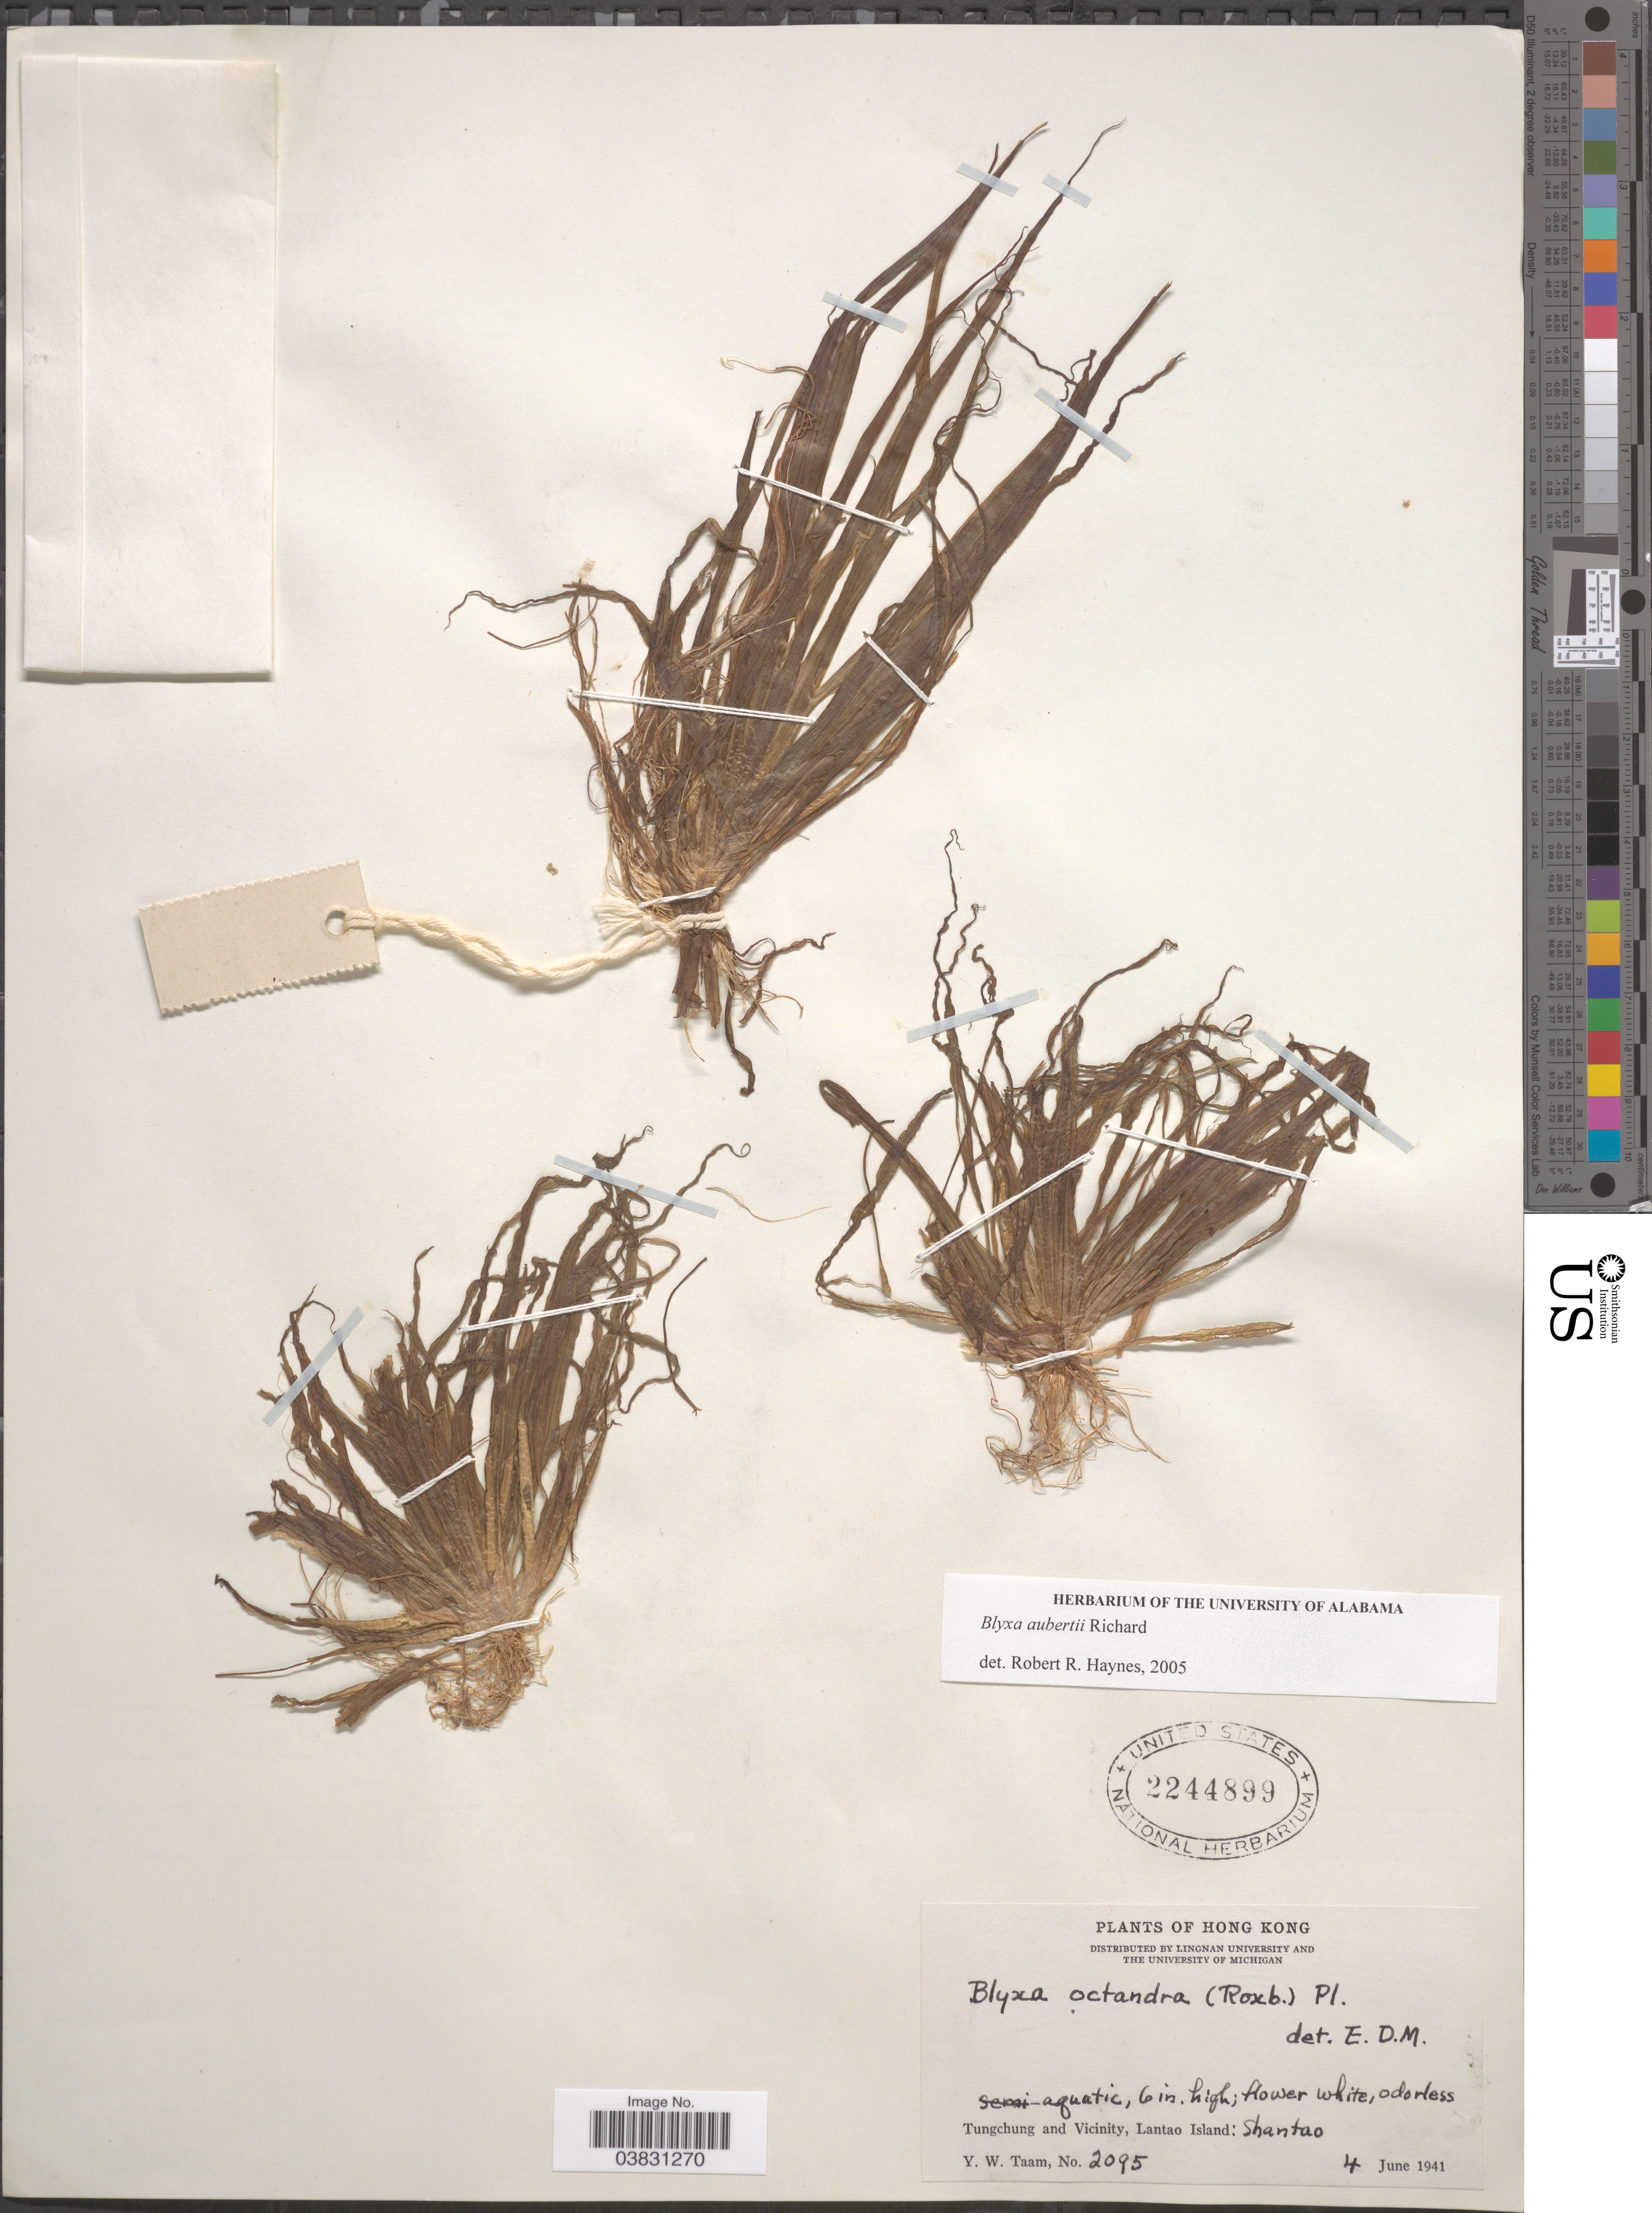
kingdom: Plantae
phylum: Tracheophyta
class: Liliopsida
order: Alismatales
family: Hydrocharitaceae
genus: Blyxa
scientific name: Blyxa aubertii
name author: Rich.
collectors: Y. W. Taam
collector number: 2095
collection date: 1941-06-04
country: China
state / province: Hong Kong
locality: Tungchung and Vicinity, Lantao Island: Shantao.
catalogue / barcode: US 2244899